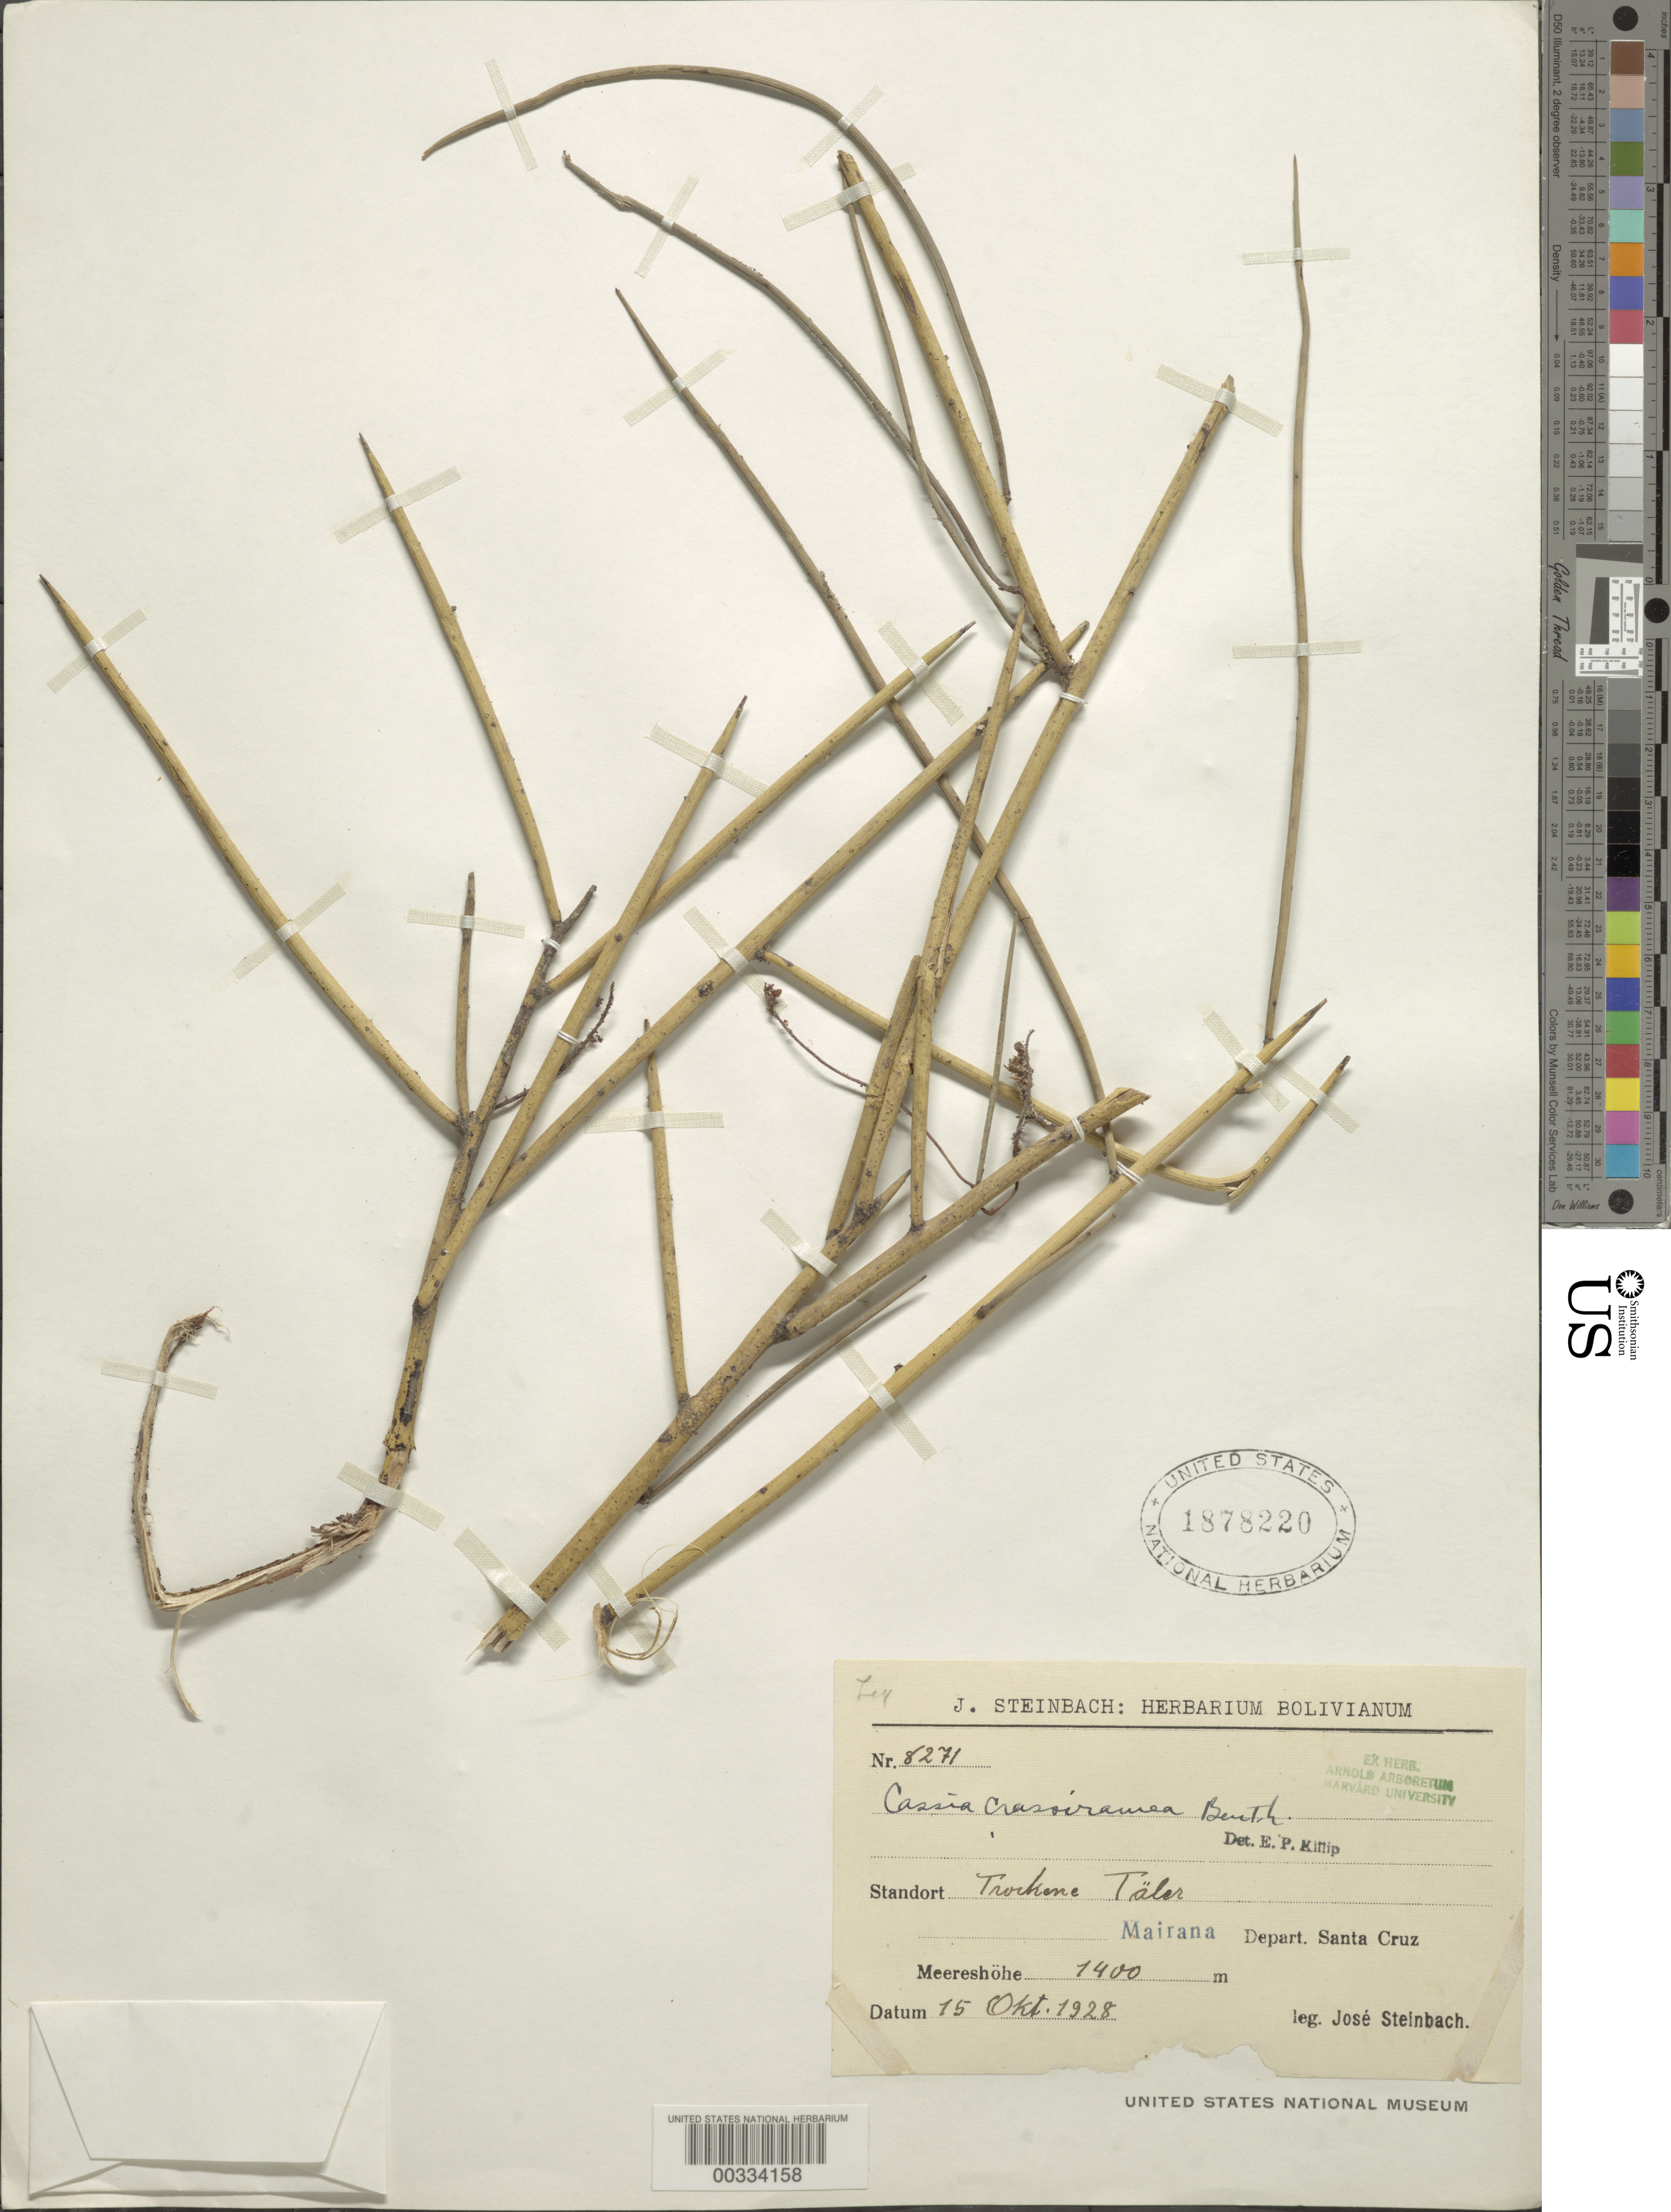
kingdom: Plantae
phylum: Tracheophyta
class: Magnoliopsida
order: Fabales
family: Fabaceae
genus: Senna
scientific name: Senna crassiramea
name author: (Benth.) H.S. Irwin & Barneby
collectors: J. Steinbach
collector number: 8271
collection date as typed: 15 Oct 1928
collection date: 1928-10-15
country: Bolivia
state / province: Santa Cruz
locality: TrockeNEtalor; Mariana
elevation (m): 1400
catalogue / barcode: US 1878220